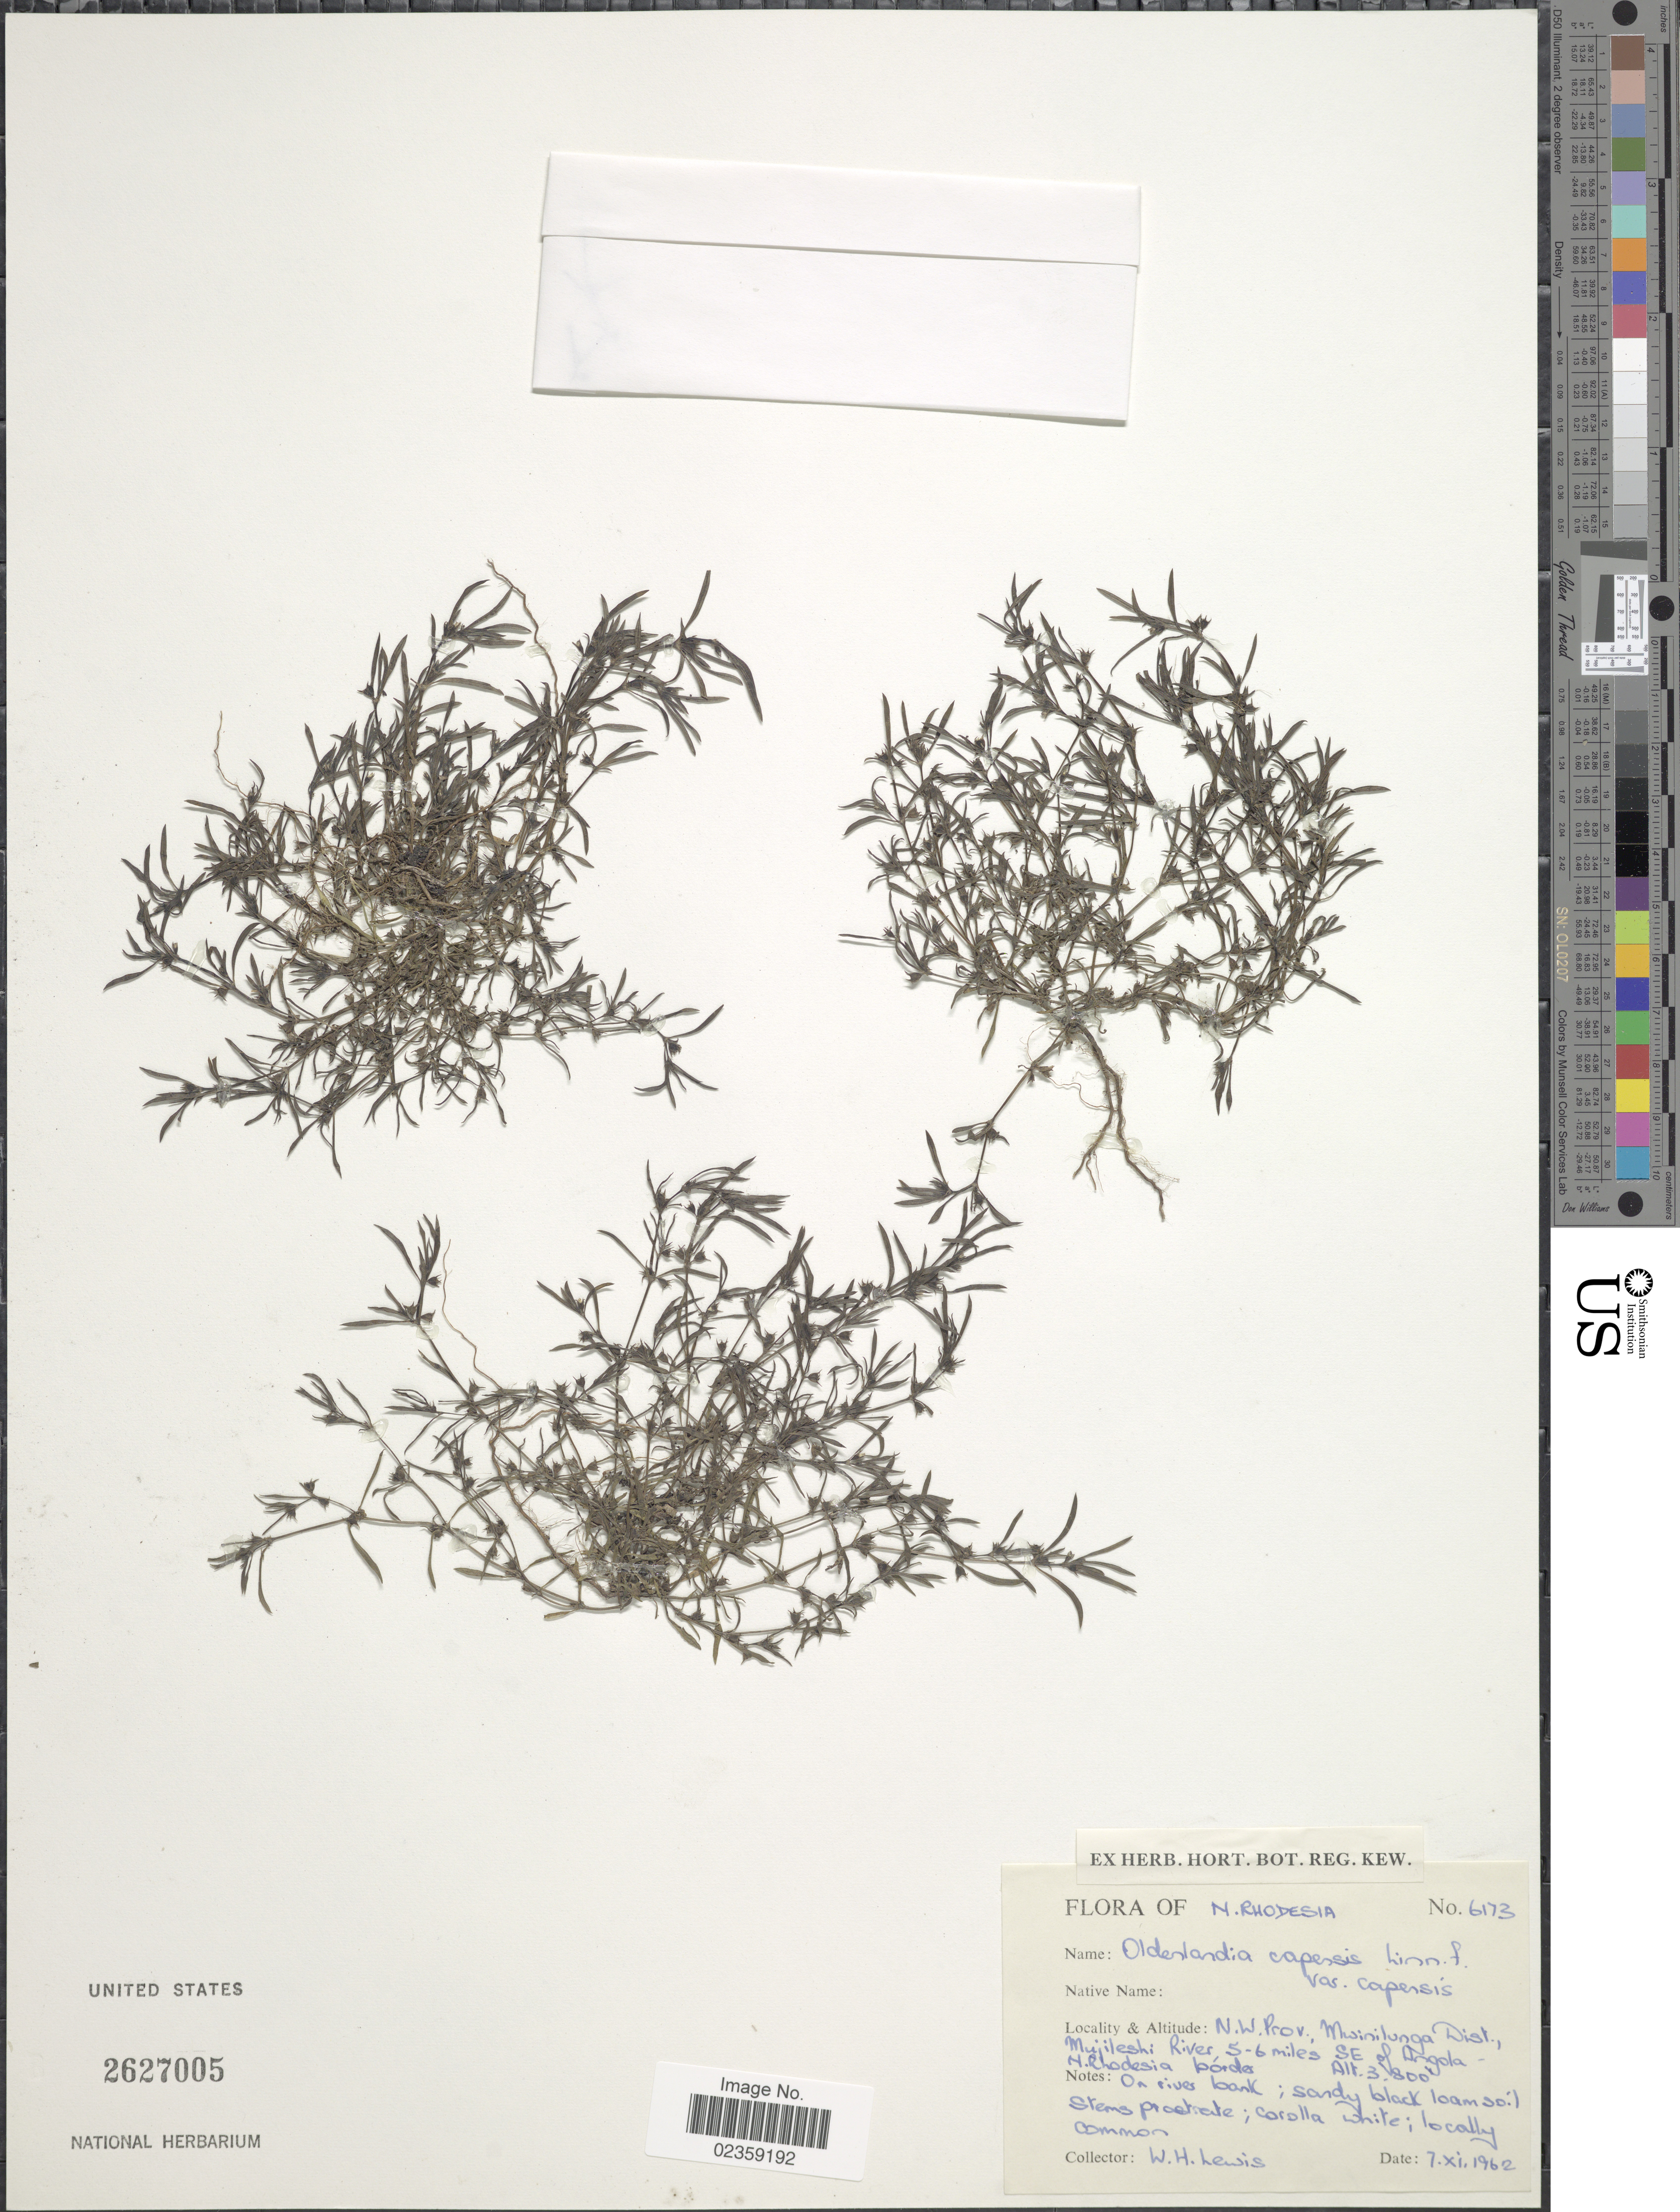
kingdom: Plantae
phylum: Tracheophyta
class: Magnoliopsida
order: Gentianales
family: Rubiaceae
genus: Oldenlandia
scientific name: Oldenlandia capensis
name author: L. f.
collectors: W. H. Lewis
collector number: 6173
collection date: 1962-11-07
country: Zambia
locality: N. Rhodesia. N.W. Prov., Mwinilunga Dist., Mujileshi River, 5-6 miles SE of Angola - N. Rhodesia bords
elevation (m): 1158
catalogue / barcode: US 2627005